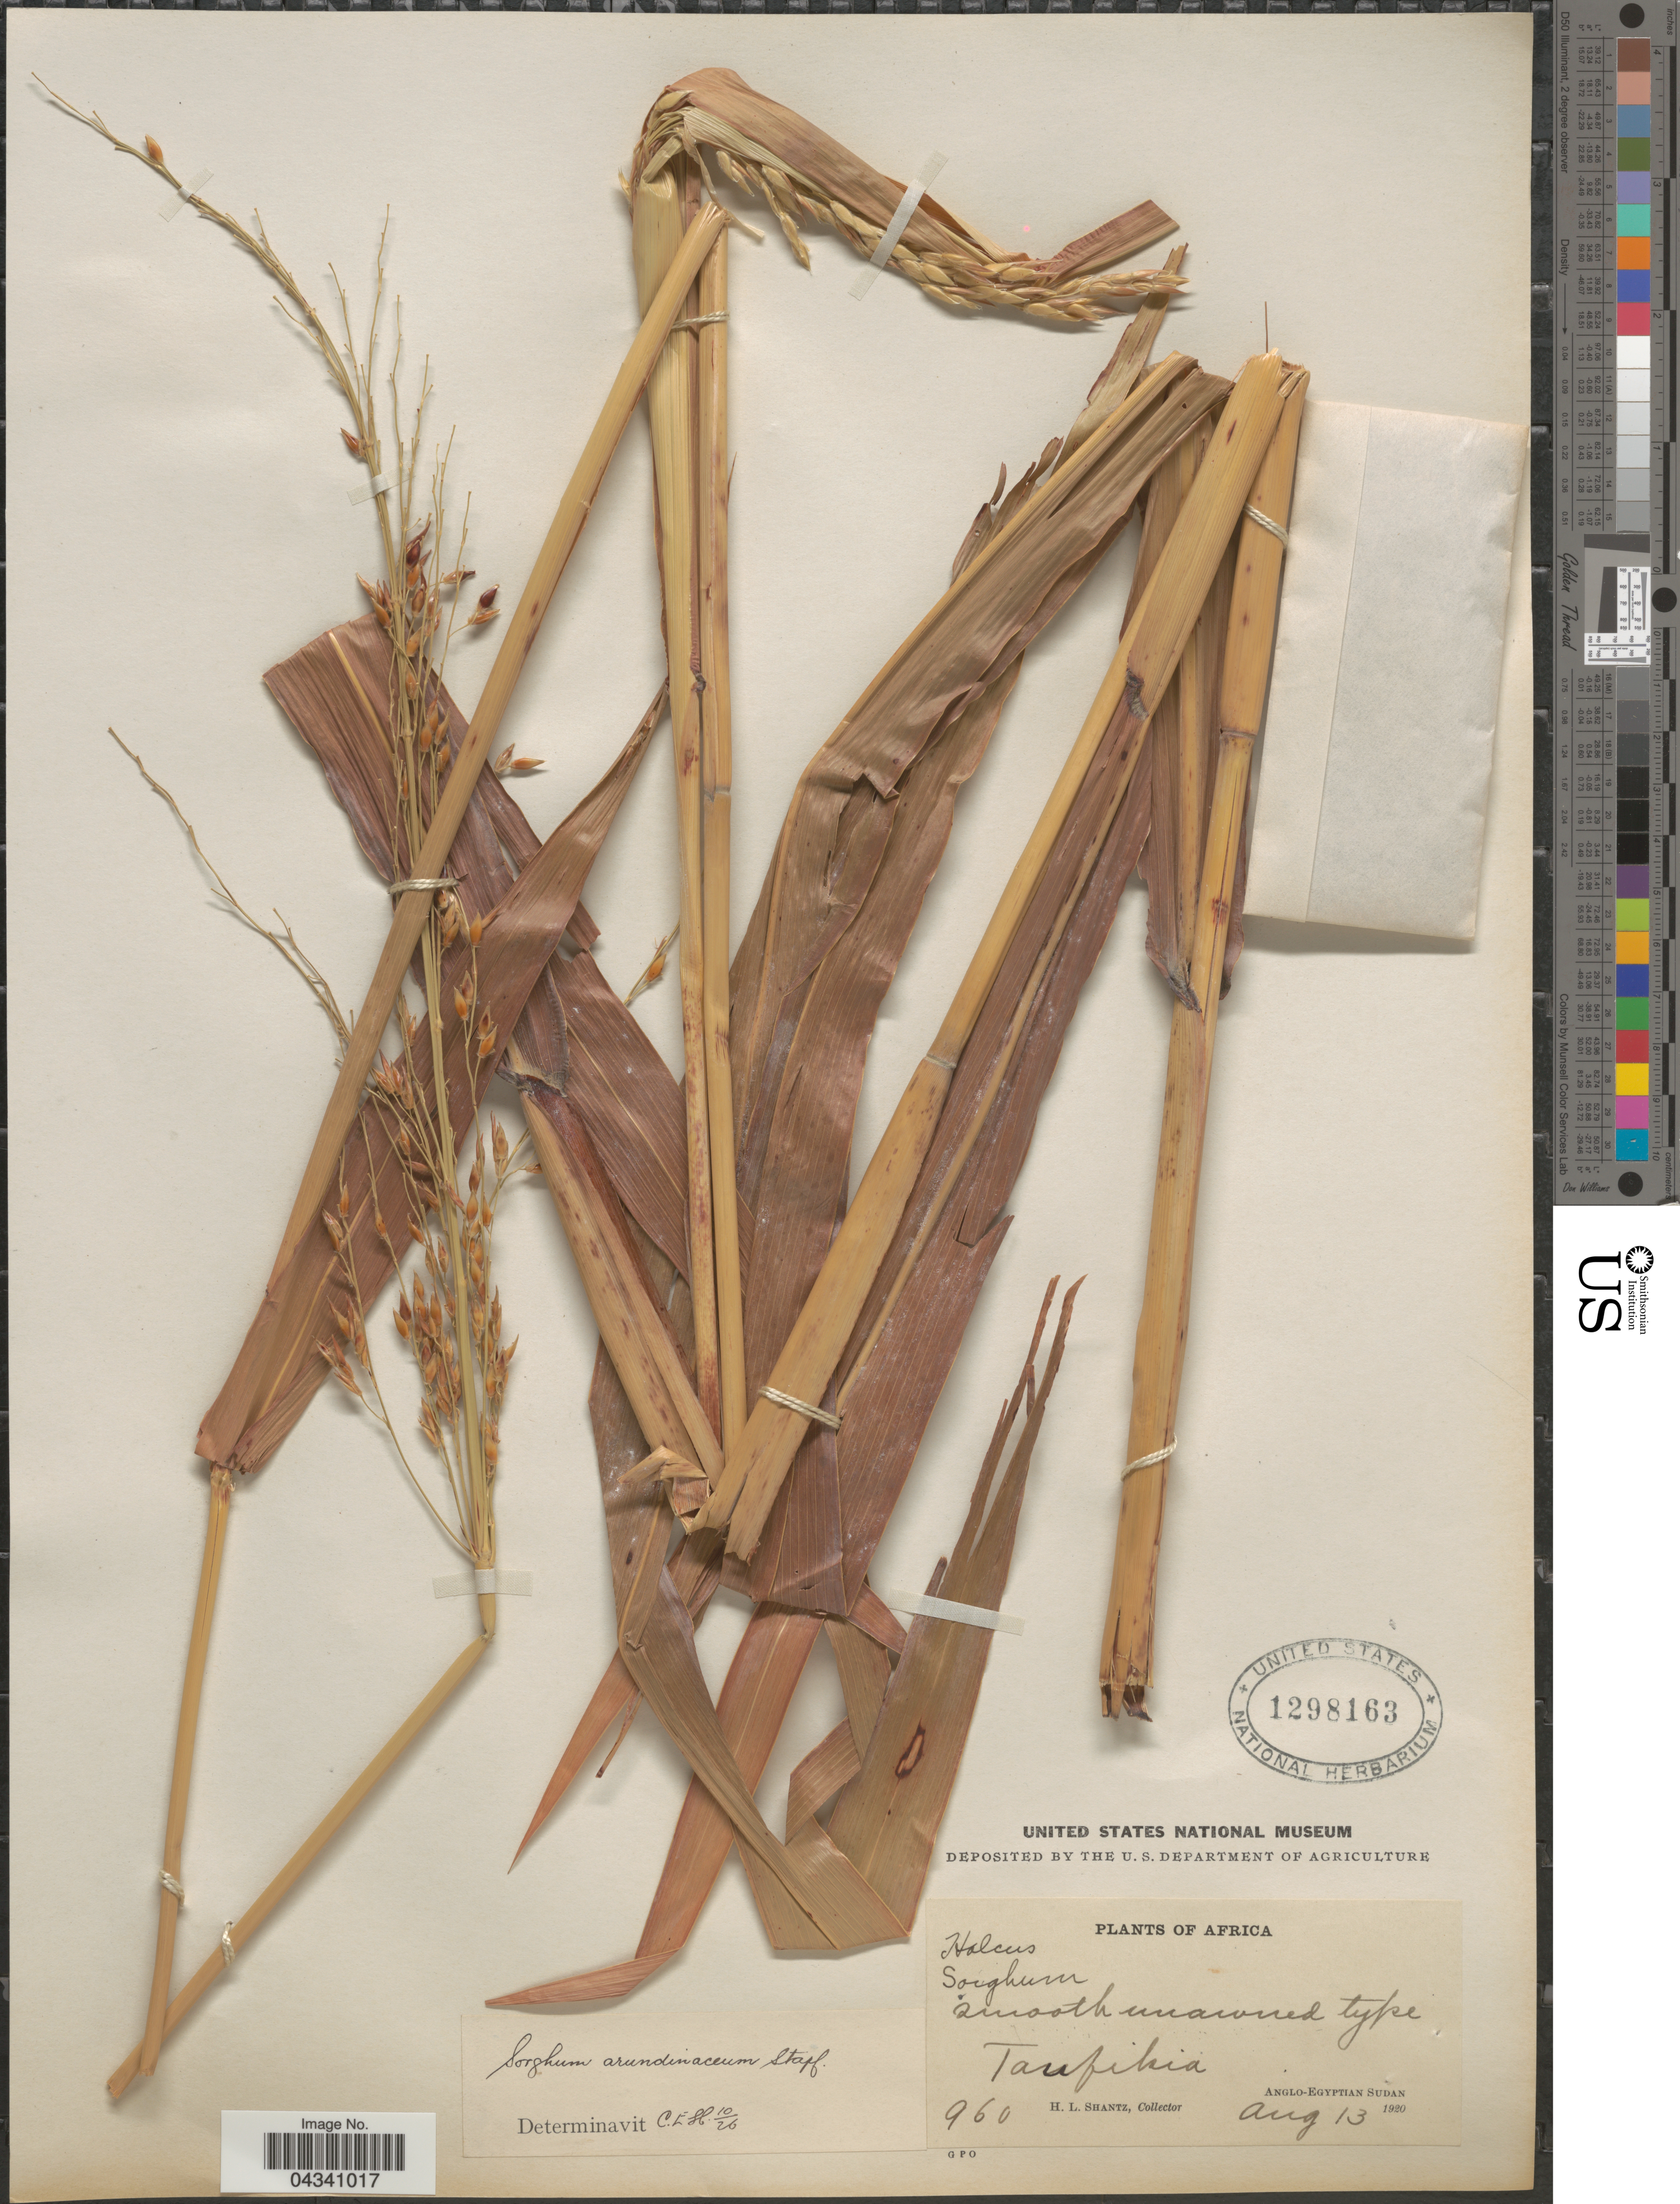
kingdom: Plantae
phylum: Tracheophyta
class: Liliopsida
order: Poales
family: Poaceae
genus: Sorghum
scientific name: Sorghum arundinaceum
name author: (Desv.) Stapf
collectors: H. Shantz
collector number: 960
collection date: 1920-08-13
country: South Sudan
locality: Africa. Taufikia. Anglo-Egyptian Sudan.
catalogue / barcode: US 1298163